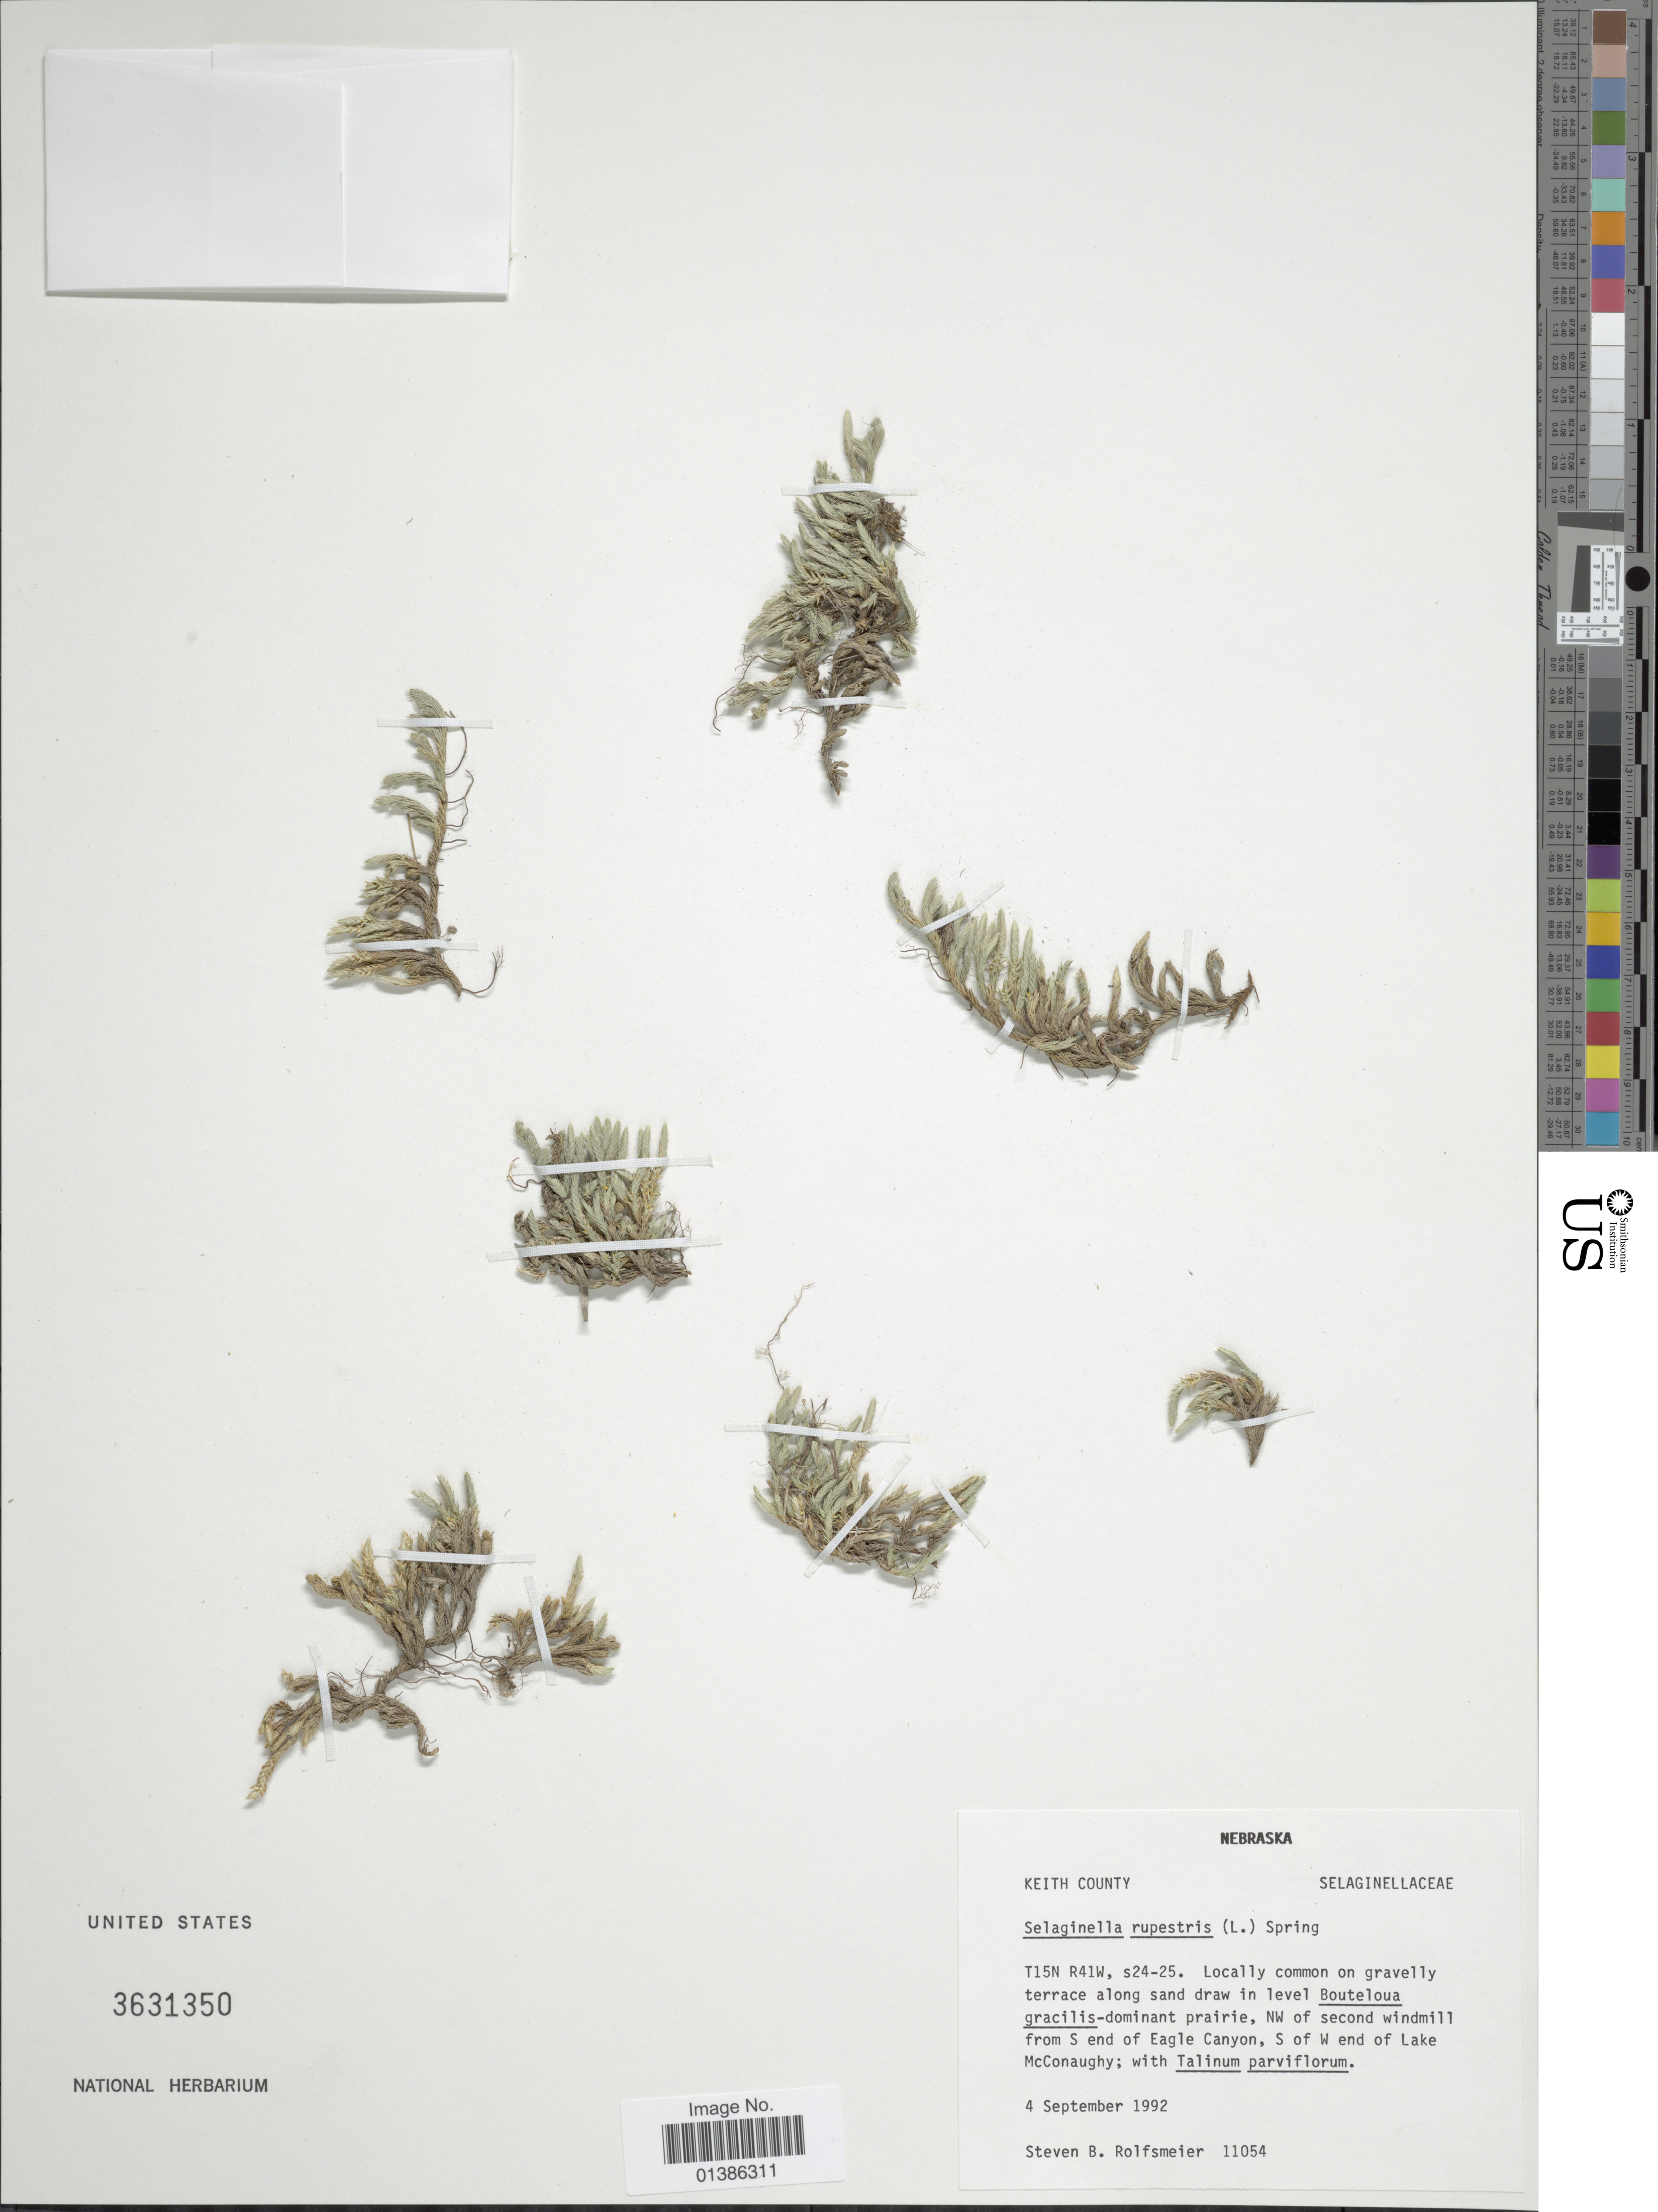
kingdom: Plantae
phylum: Tracheophyta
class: Lycopodiopsida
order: Selaginellales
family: Selaginellaceae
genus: Selaginella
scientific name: Selaginella rupestris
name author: (L.) Spring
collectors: S. Rolfsmeier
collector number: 11054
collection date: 1992-09-04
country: United States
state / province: Nebraska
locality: Keith County. T15N R41W, s24-25. NW of second windmill from S end of Eagle Canyon, S of W of Lake McConaughy.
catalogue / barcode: US 3631350